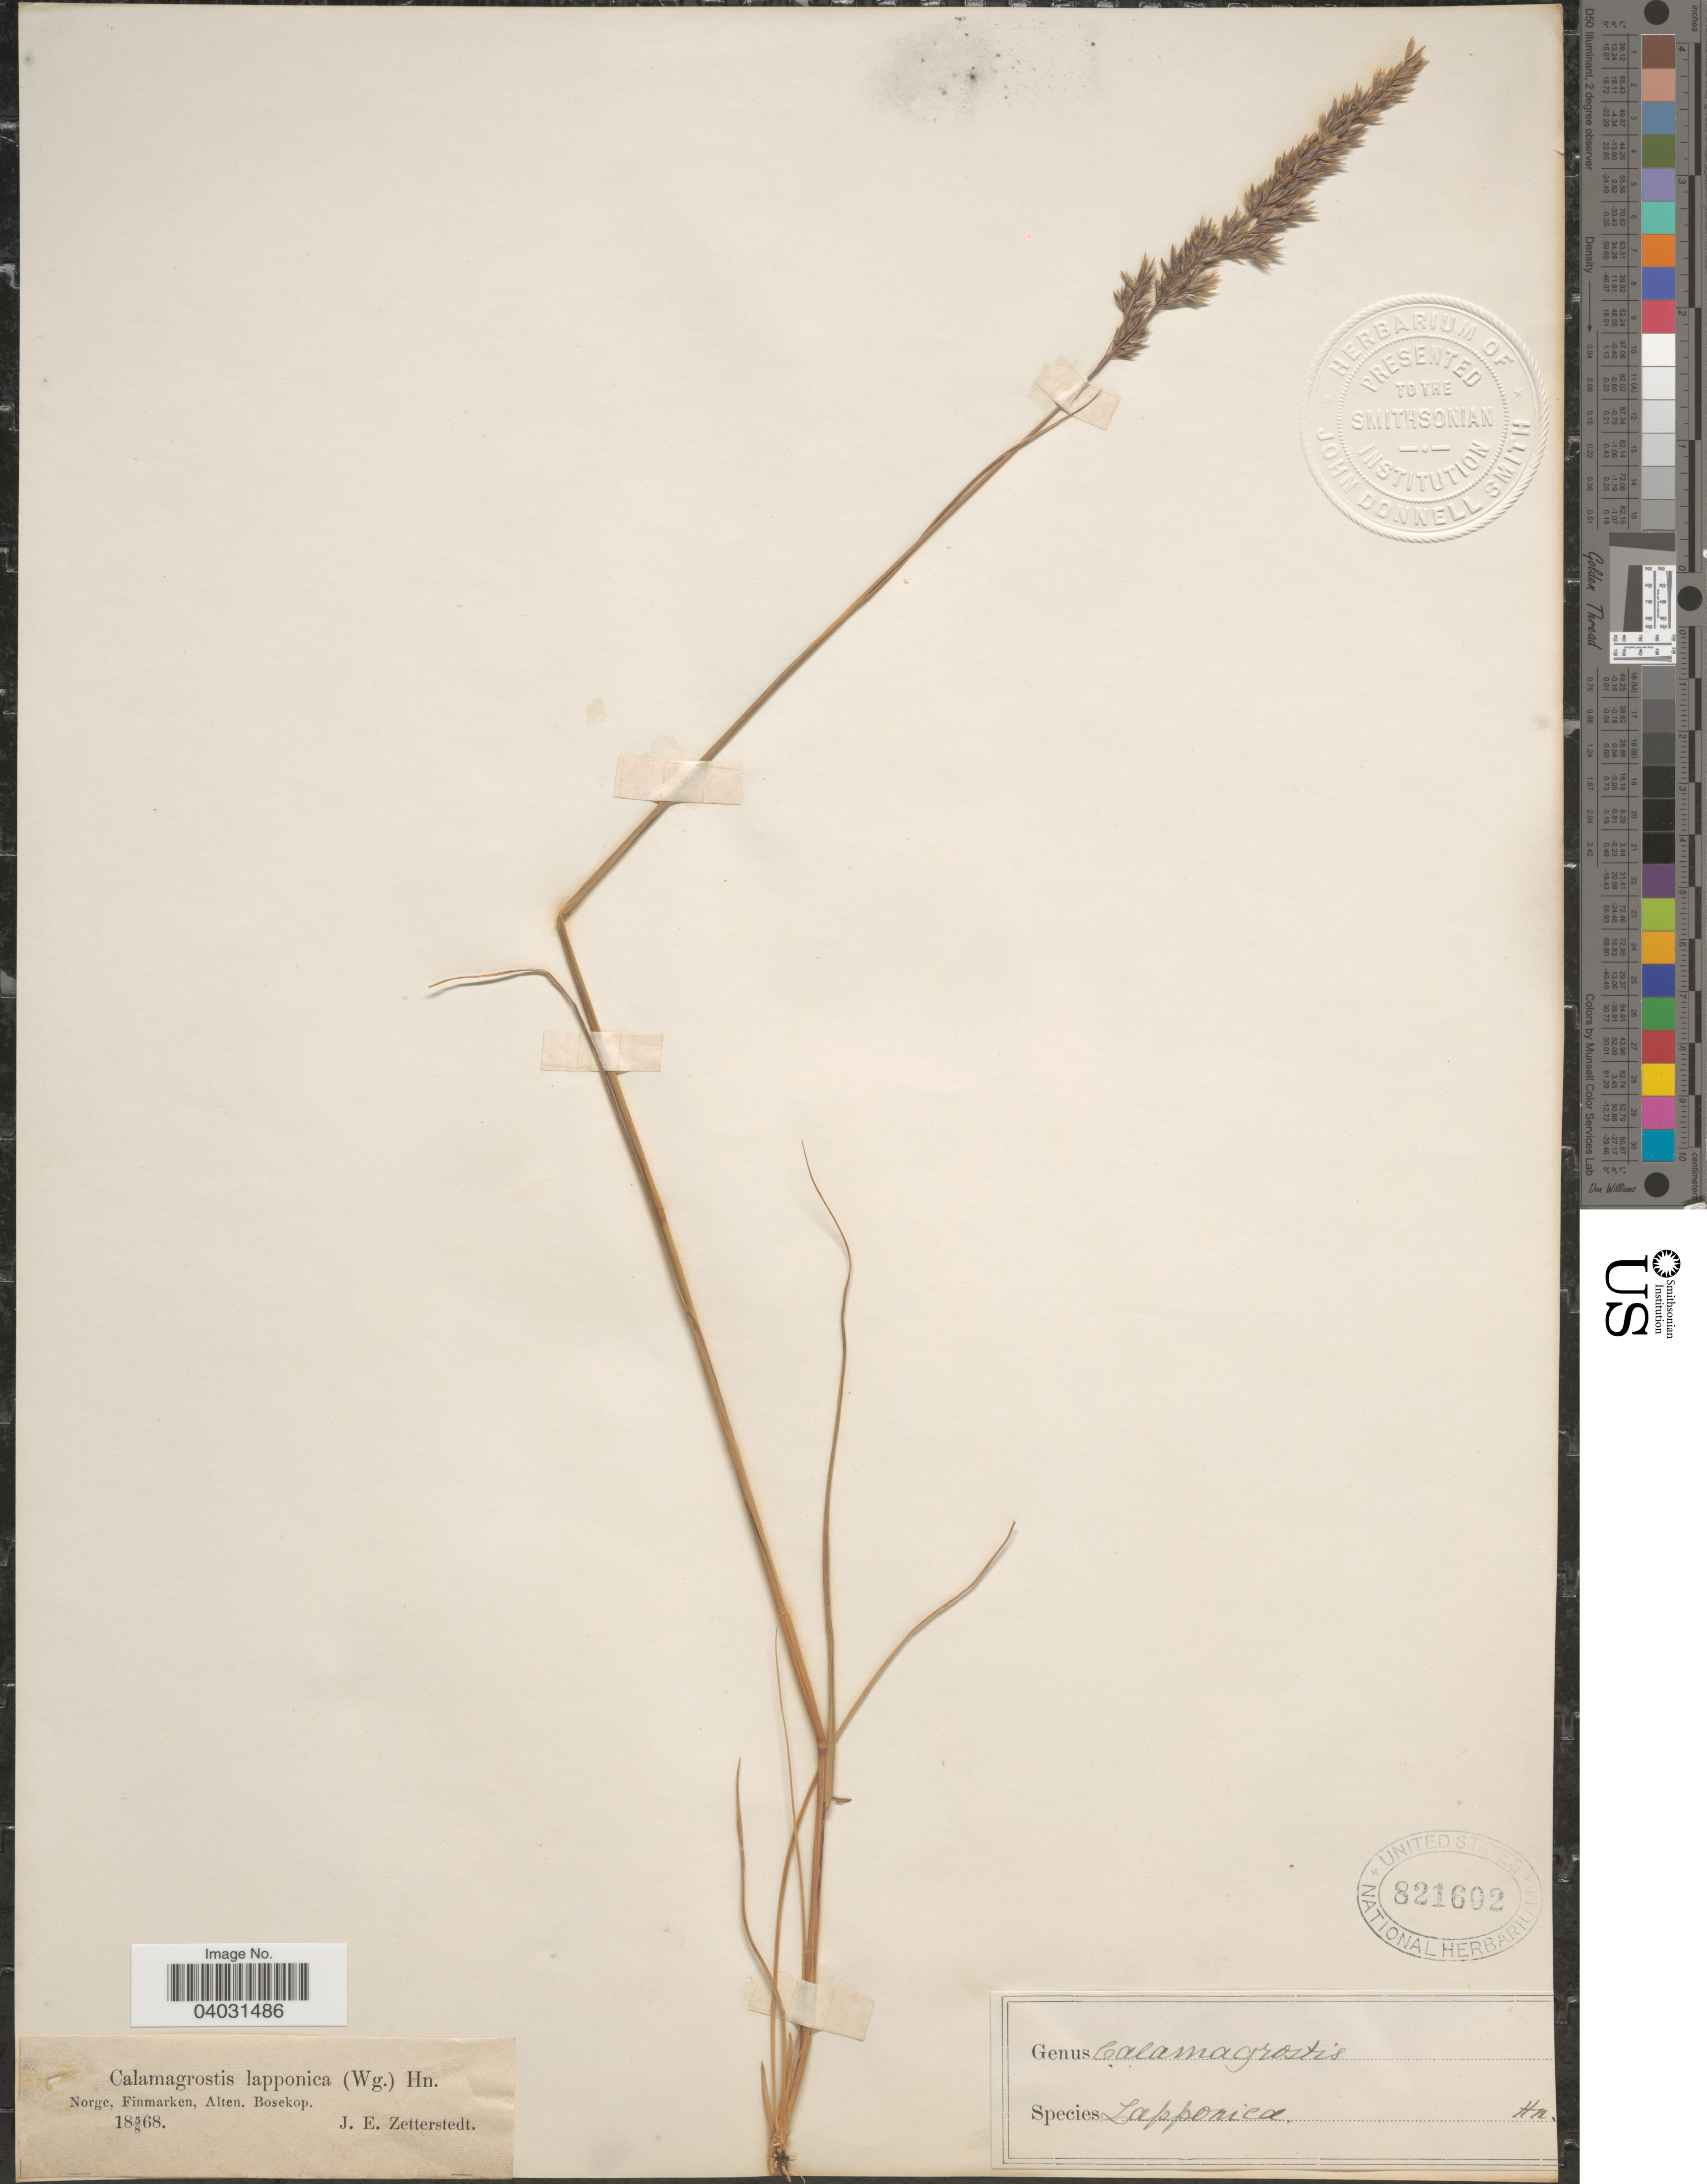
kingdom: Plantae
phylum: Tracheophyta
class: Liliopsida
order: Poales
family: Poaceae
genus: Calamagrostis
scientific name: Calamagrostis lapponica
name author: (Wahlenb.) Hartm.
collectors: J.E. Zetterstedt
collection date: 1868-08-05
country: Norway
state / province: Finnmark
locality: Norge, Finmarken, Alten. Bosekop.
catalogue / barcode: US 821602